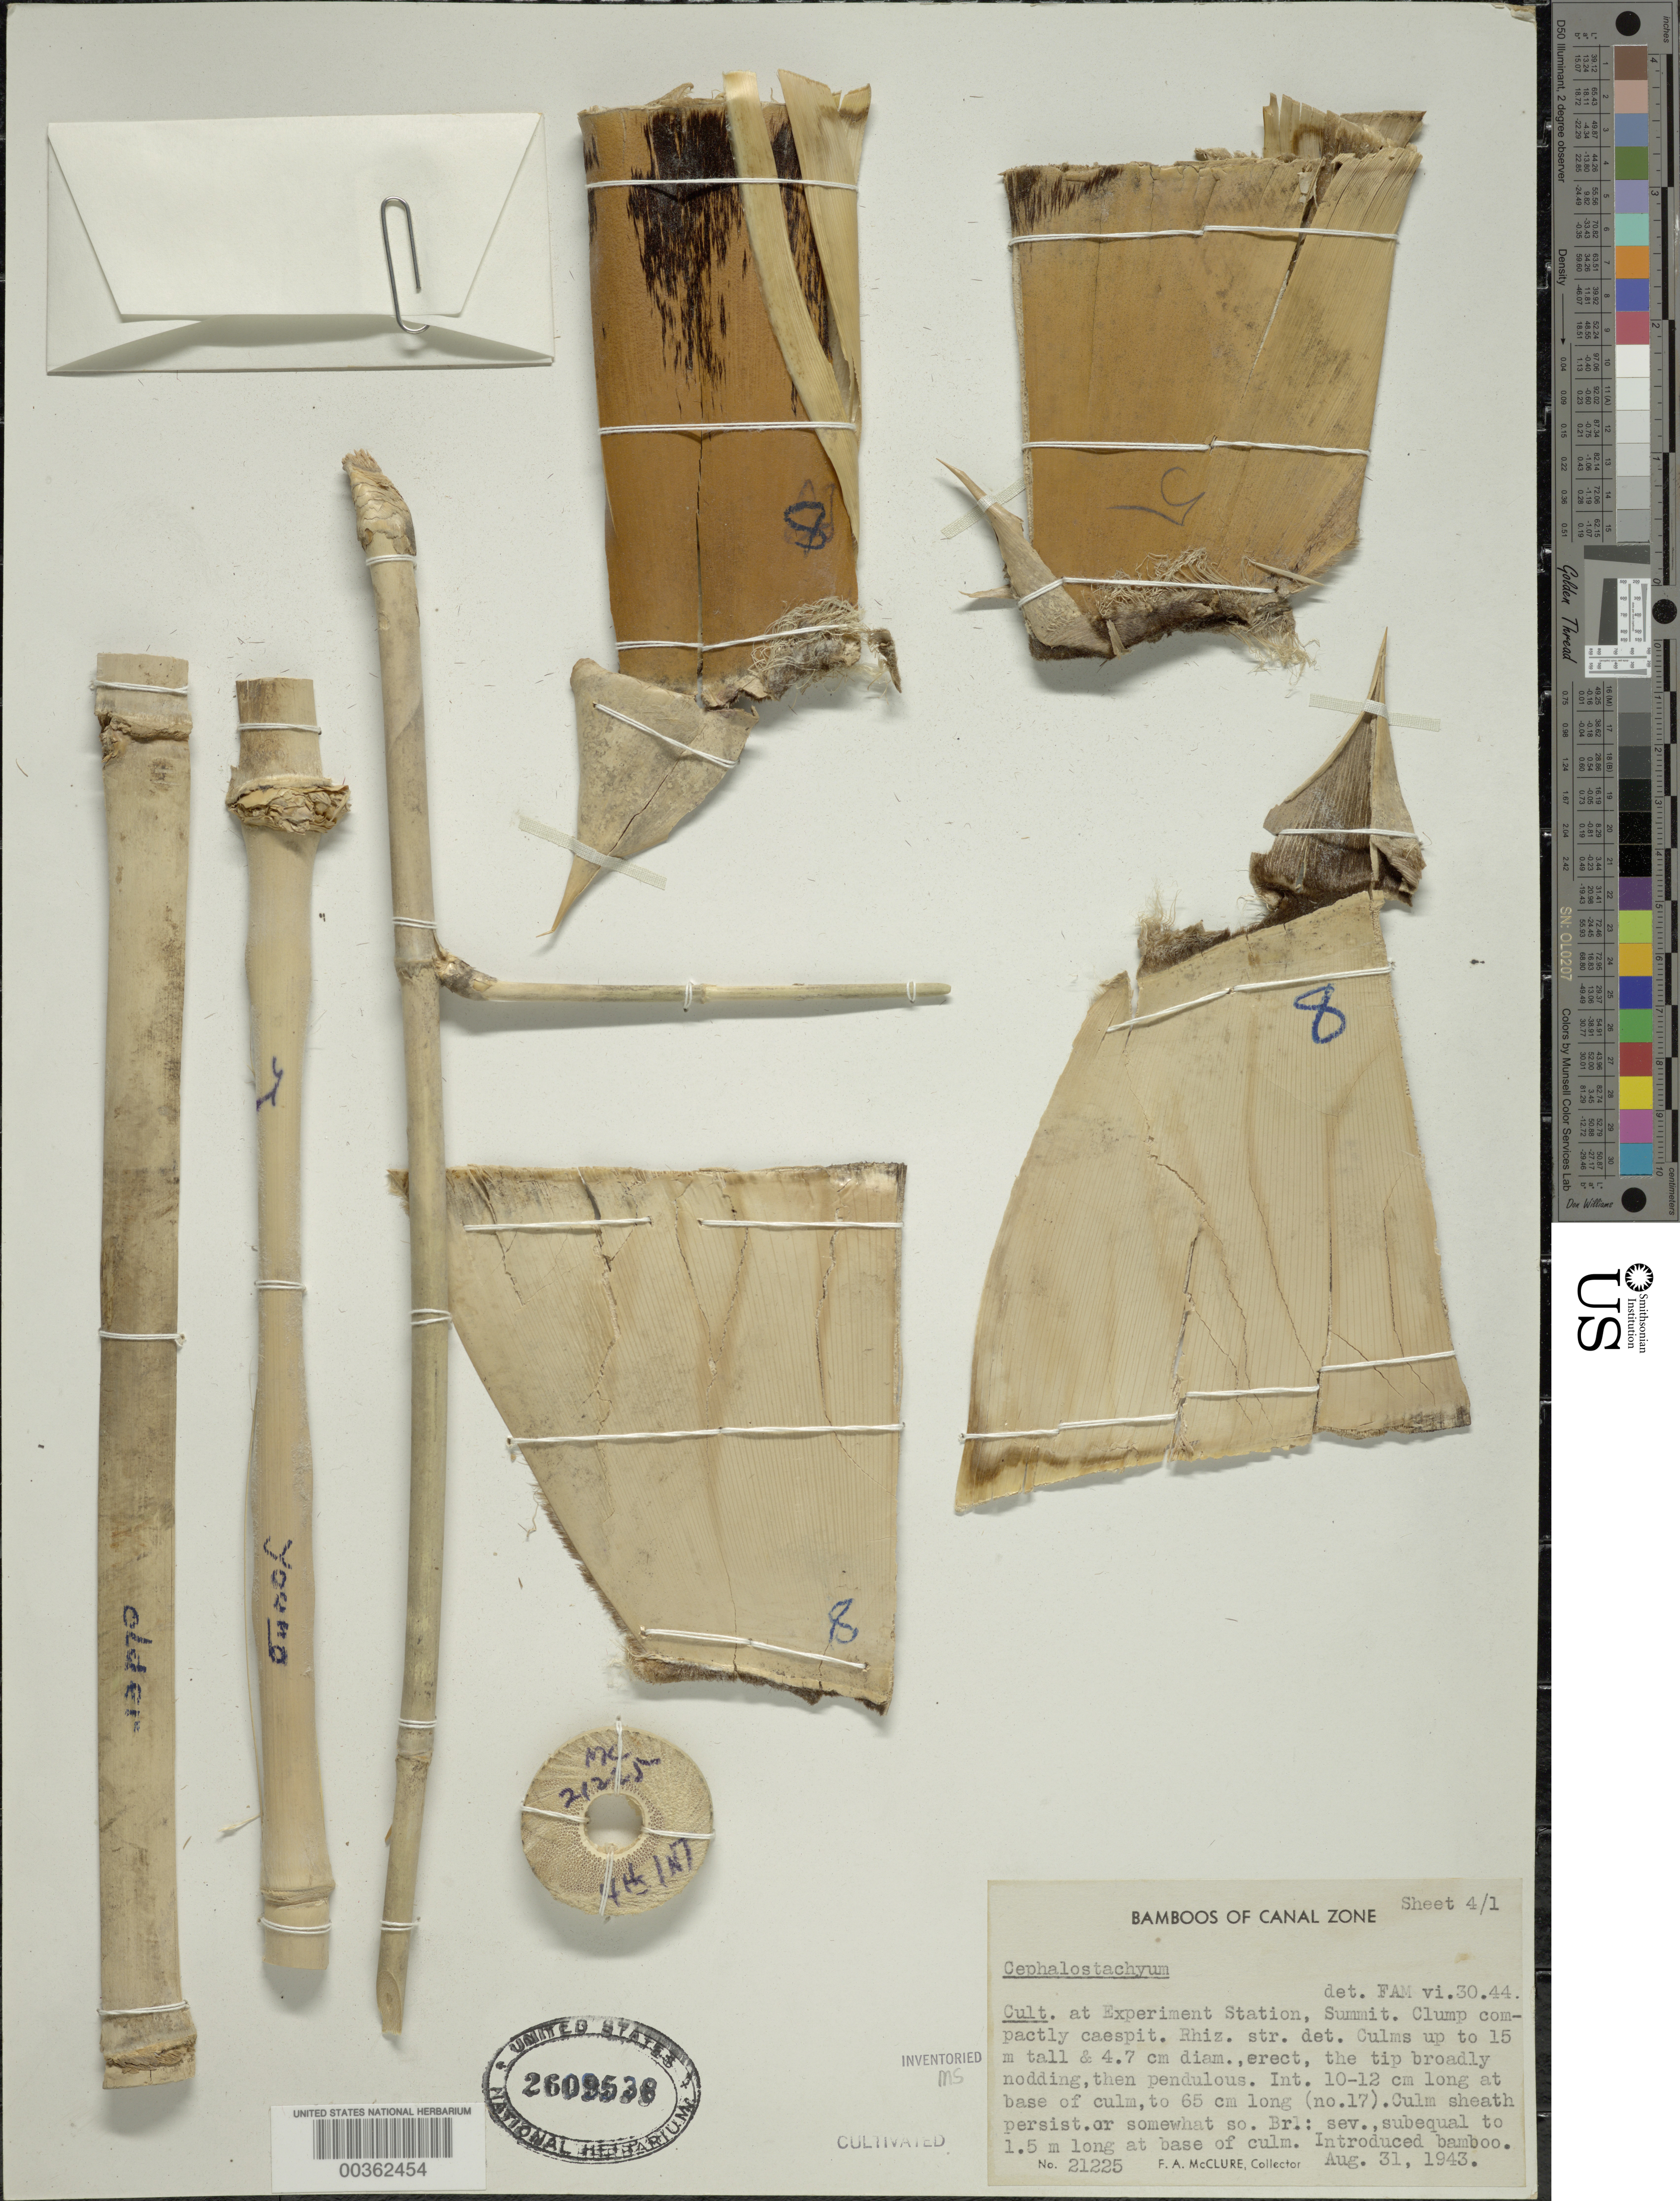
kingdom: Plantae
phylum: Tracheophyta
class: Liliopsida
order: Poales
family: Poaceae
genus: Cephalostachyum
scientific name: Cephalostachyum sp.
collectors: F. A. McClure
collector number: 21225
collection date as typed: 31 Aug 1943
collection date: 1943-08-31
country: Panama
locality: Esperimental station-summit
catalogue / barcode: US 2609538